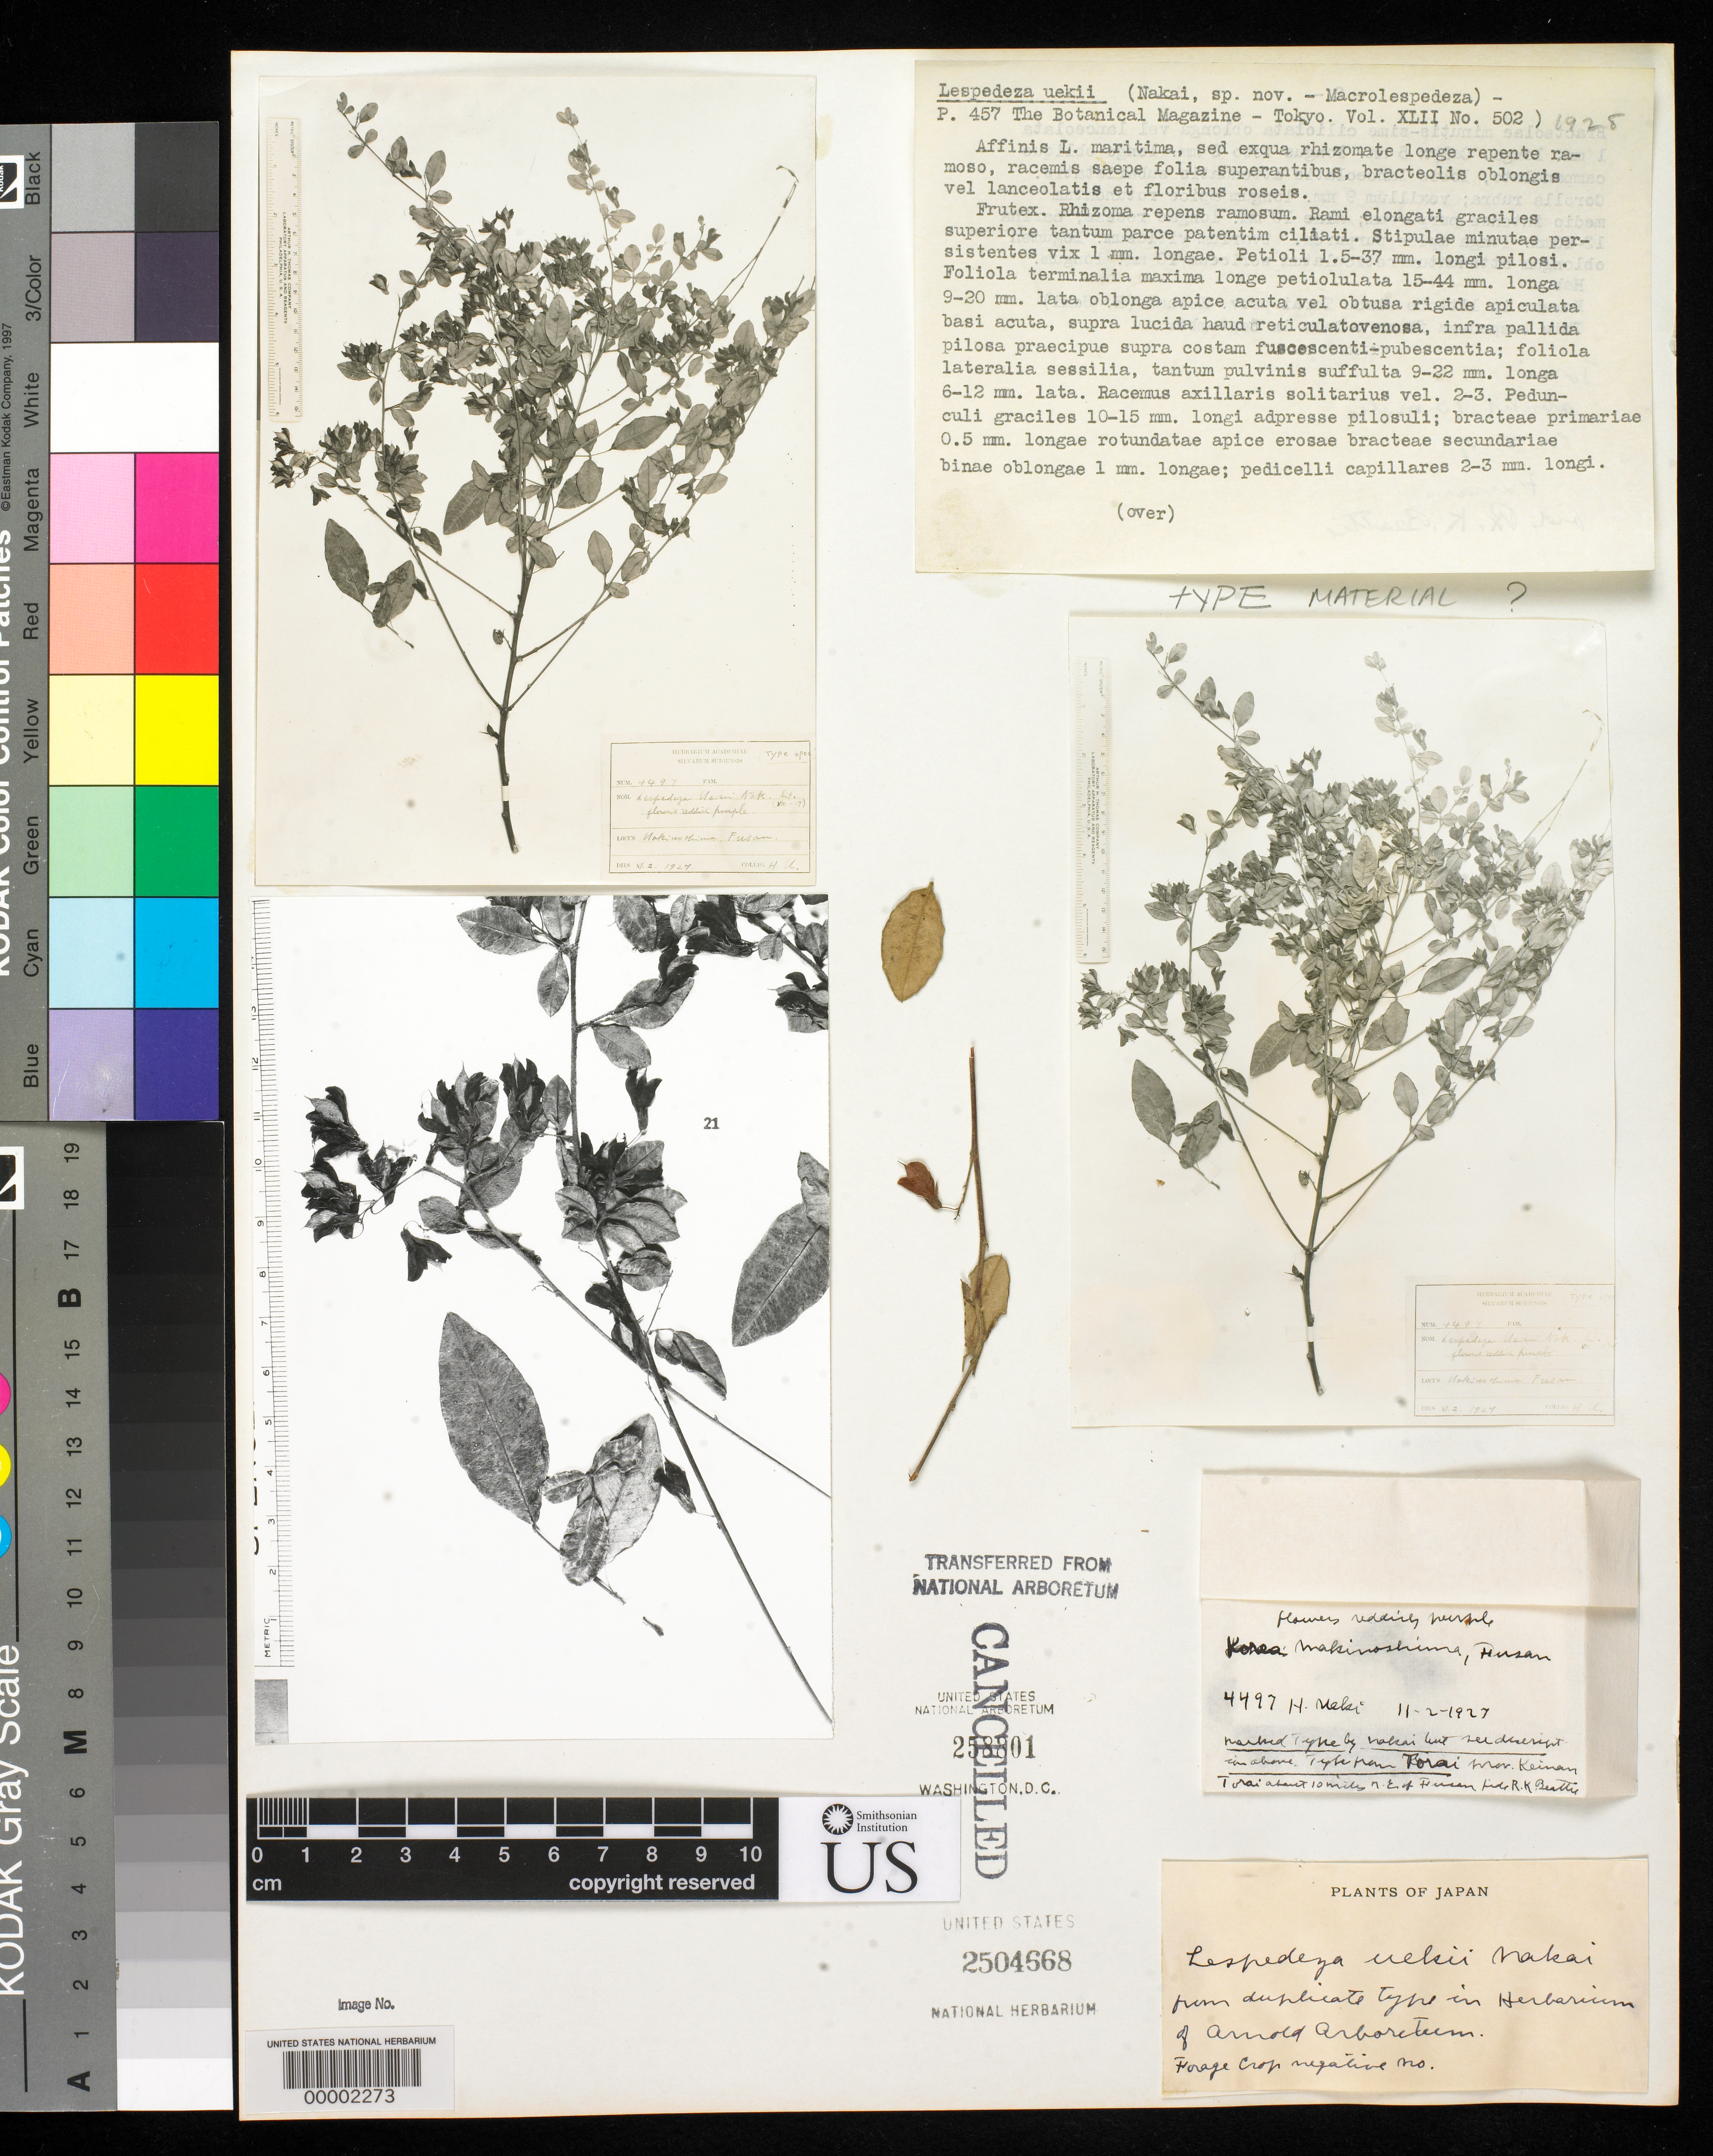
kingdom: Plantae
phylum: Tracheophyta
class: Magnoliopsida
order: Fabales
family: Fabaceae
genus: Lespedeza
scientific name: Lespedeza uekii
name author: Nakai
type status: Type Material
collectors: T. Nakai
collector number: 4497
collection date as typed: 1927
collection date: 1927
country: South Korea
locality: Makinoshima, Fusan.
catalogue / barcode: US 2504668